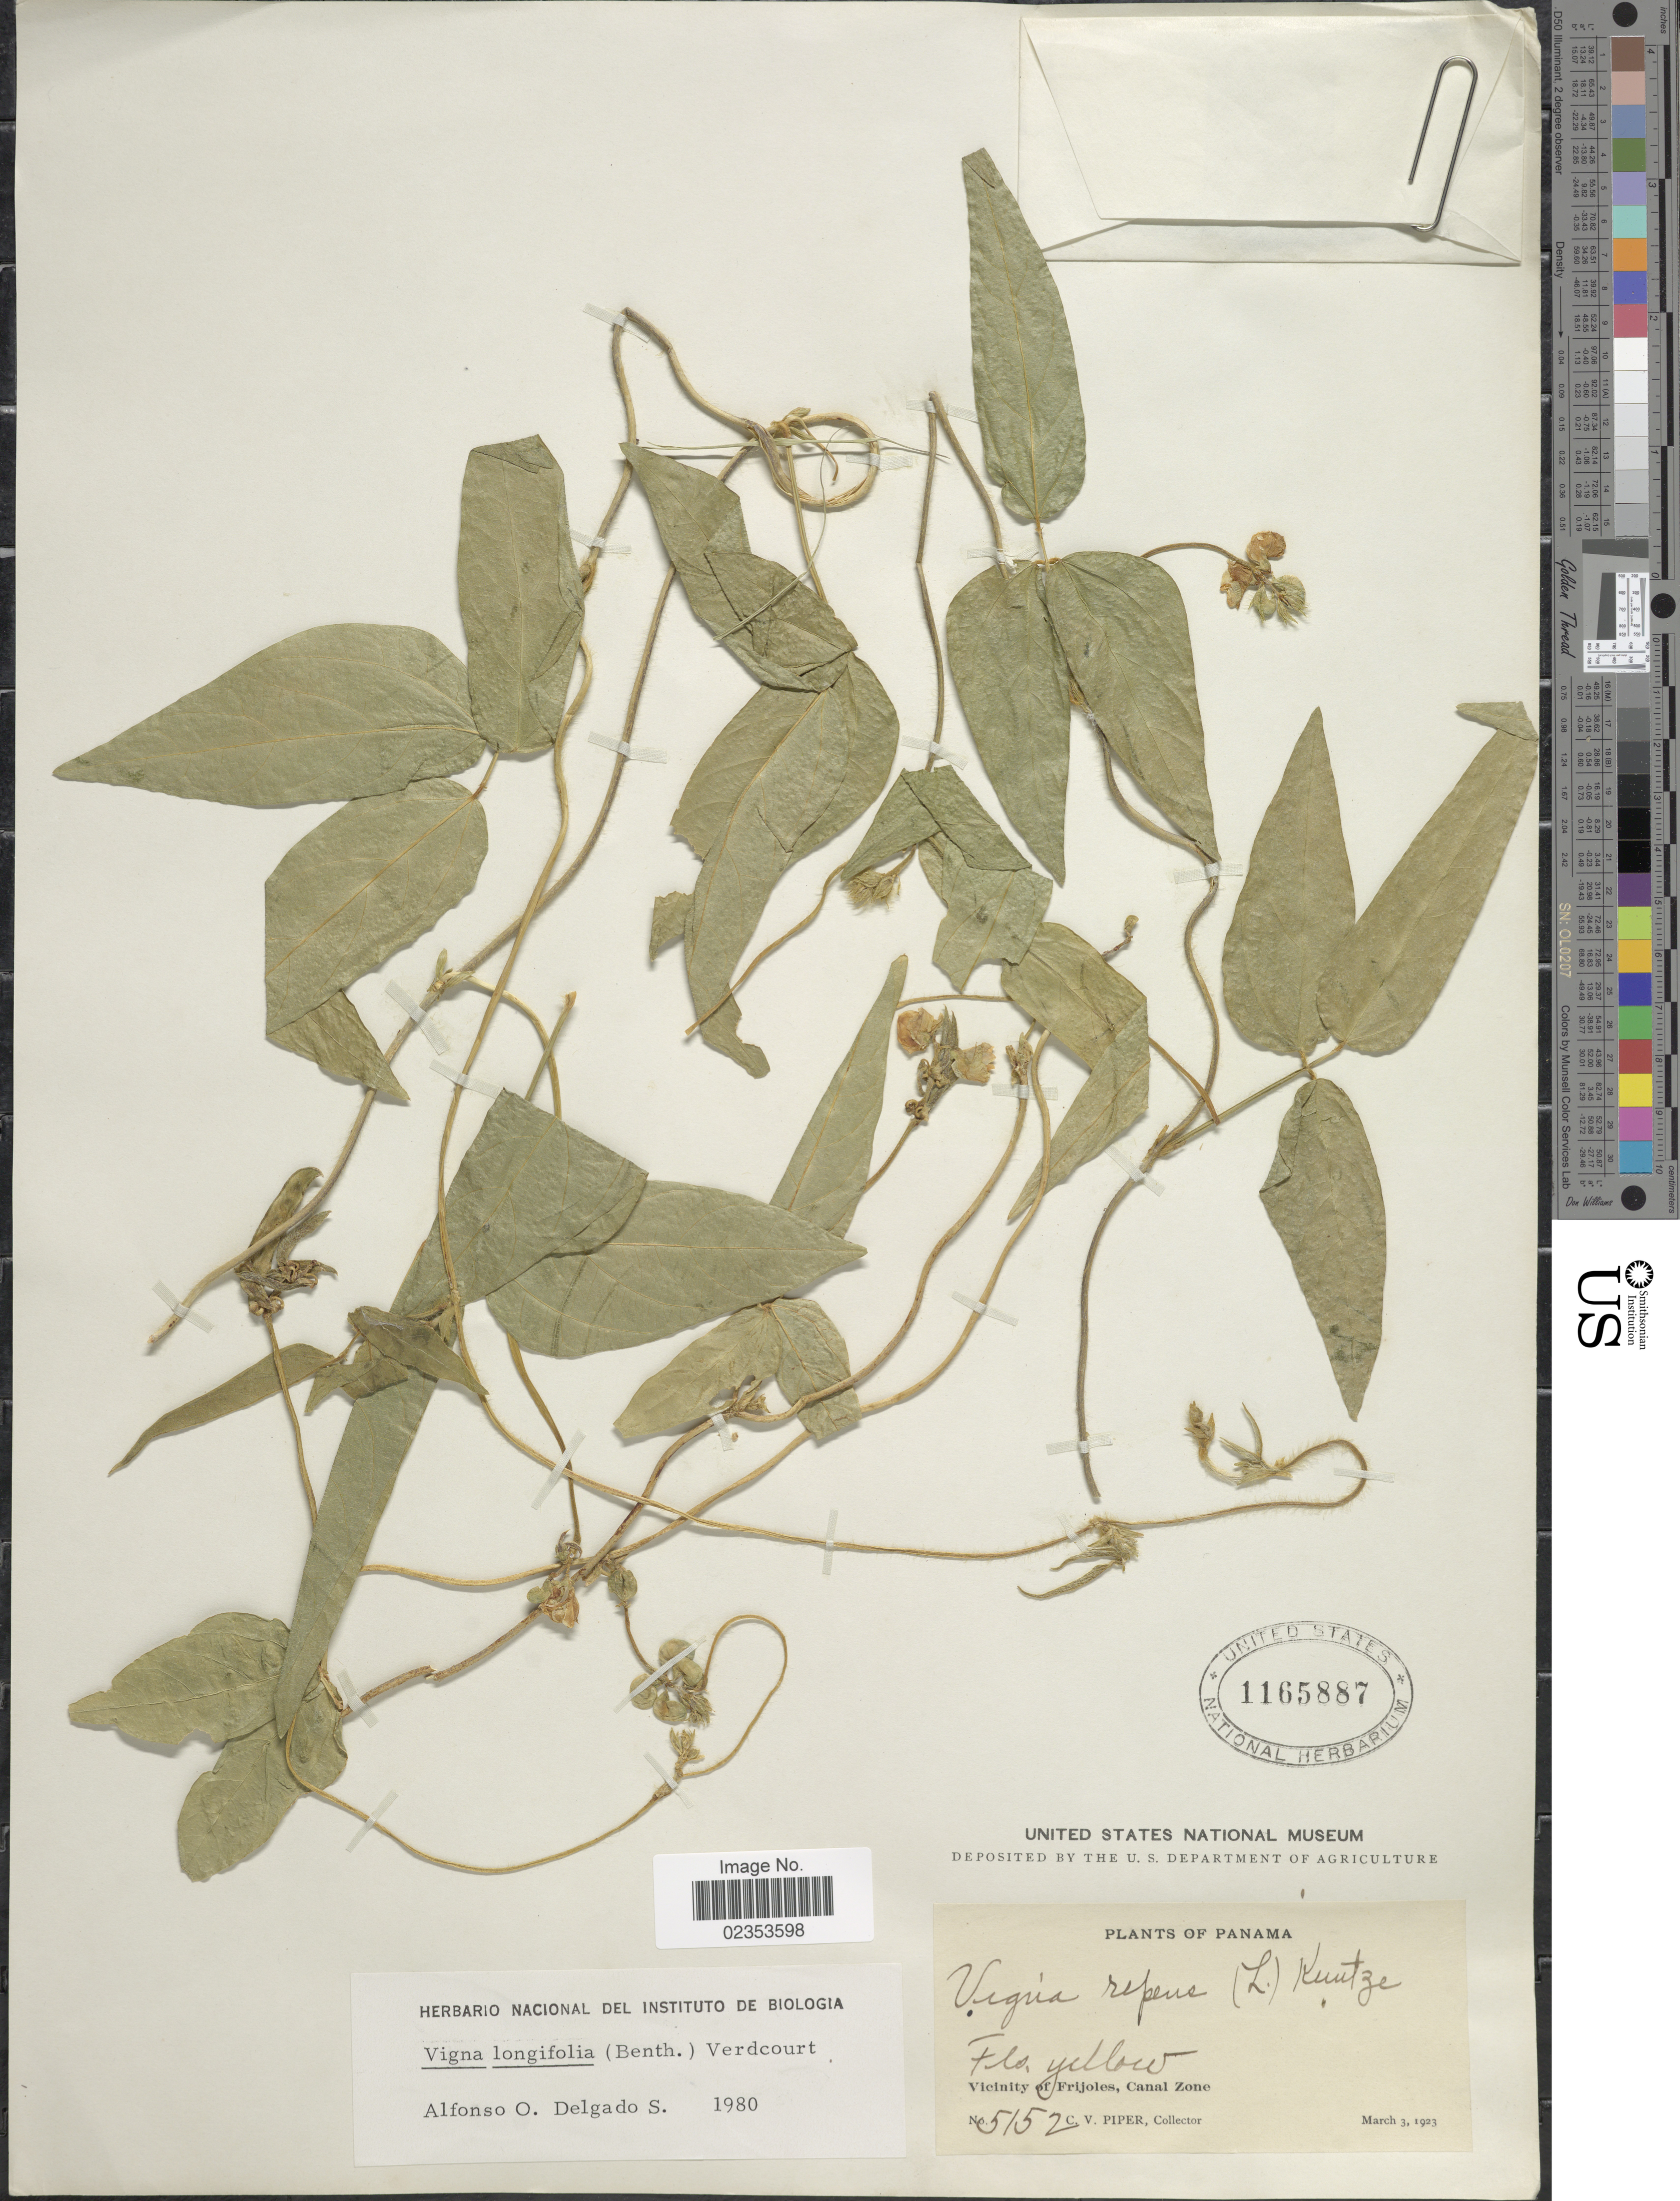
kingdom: Plantae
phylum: Tracheophyta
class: Magnoliopsida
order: Fabales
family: Fabaceae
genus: Vigna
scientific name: Vigna longifolia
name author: (Benth.) Verdc.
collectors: C. V. Piper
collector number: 5152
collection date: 1923-03-03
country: Panama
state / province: Colón / Panamá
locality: Vicinity of Frijoles, Canal Zone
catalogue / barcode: US 1165887